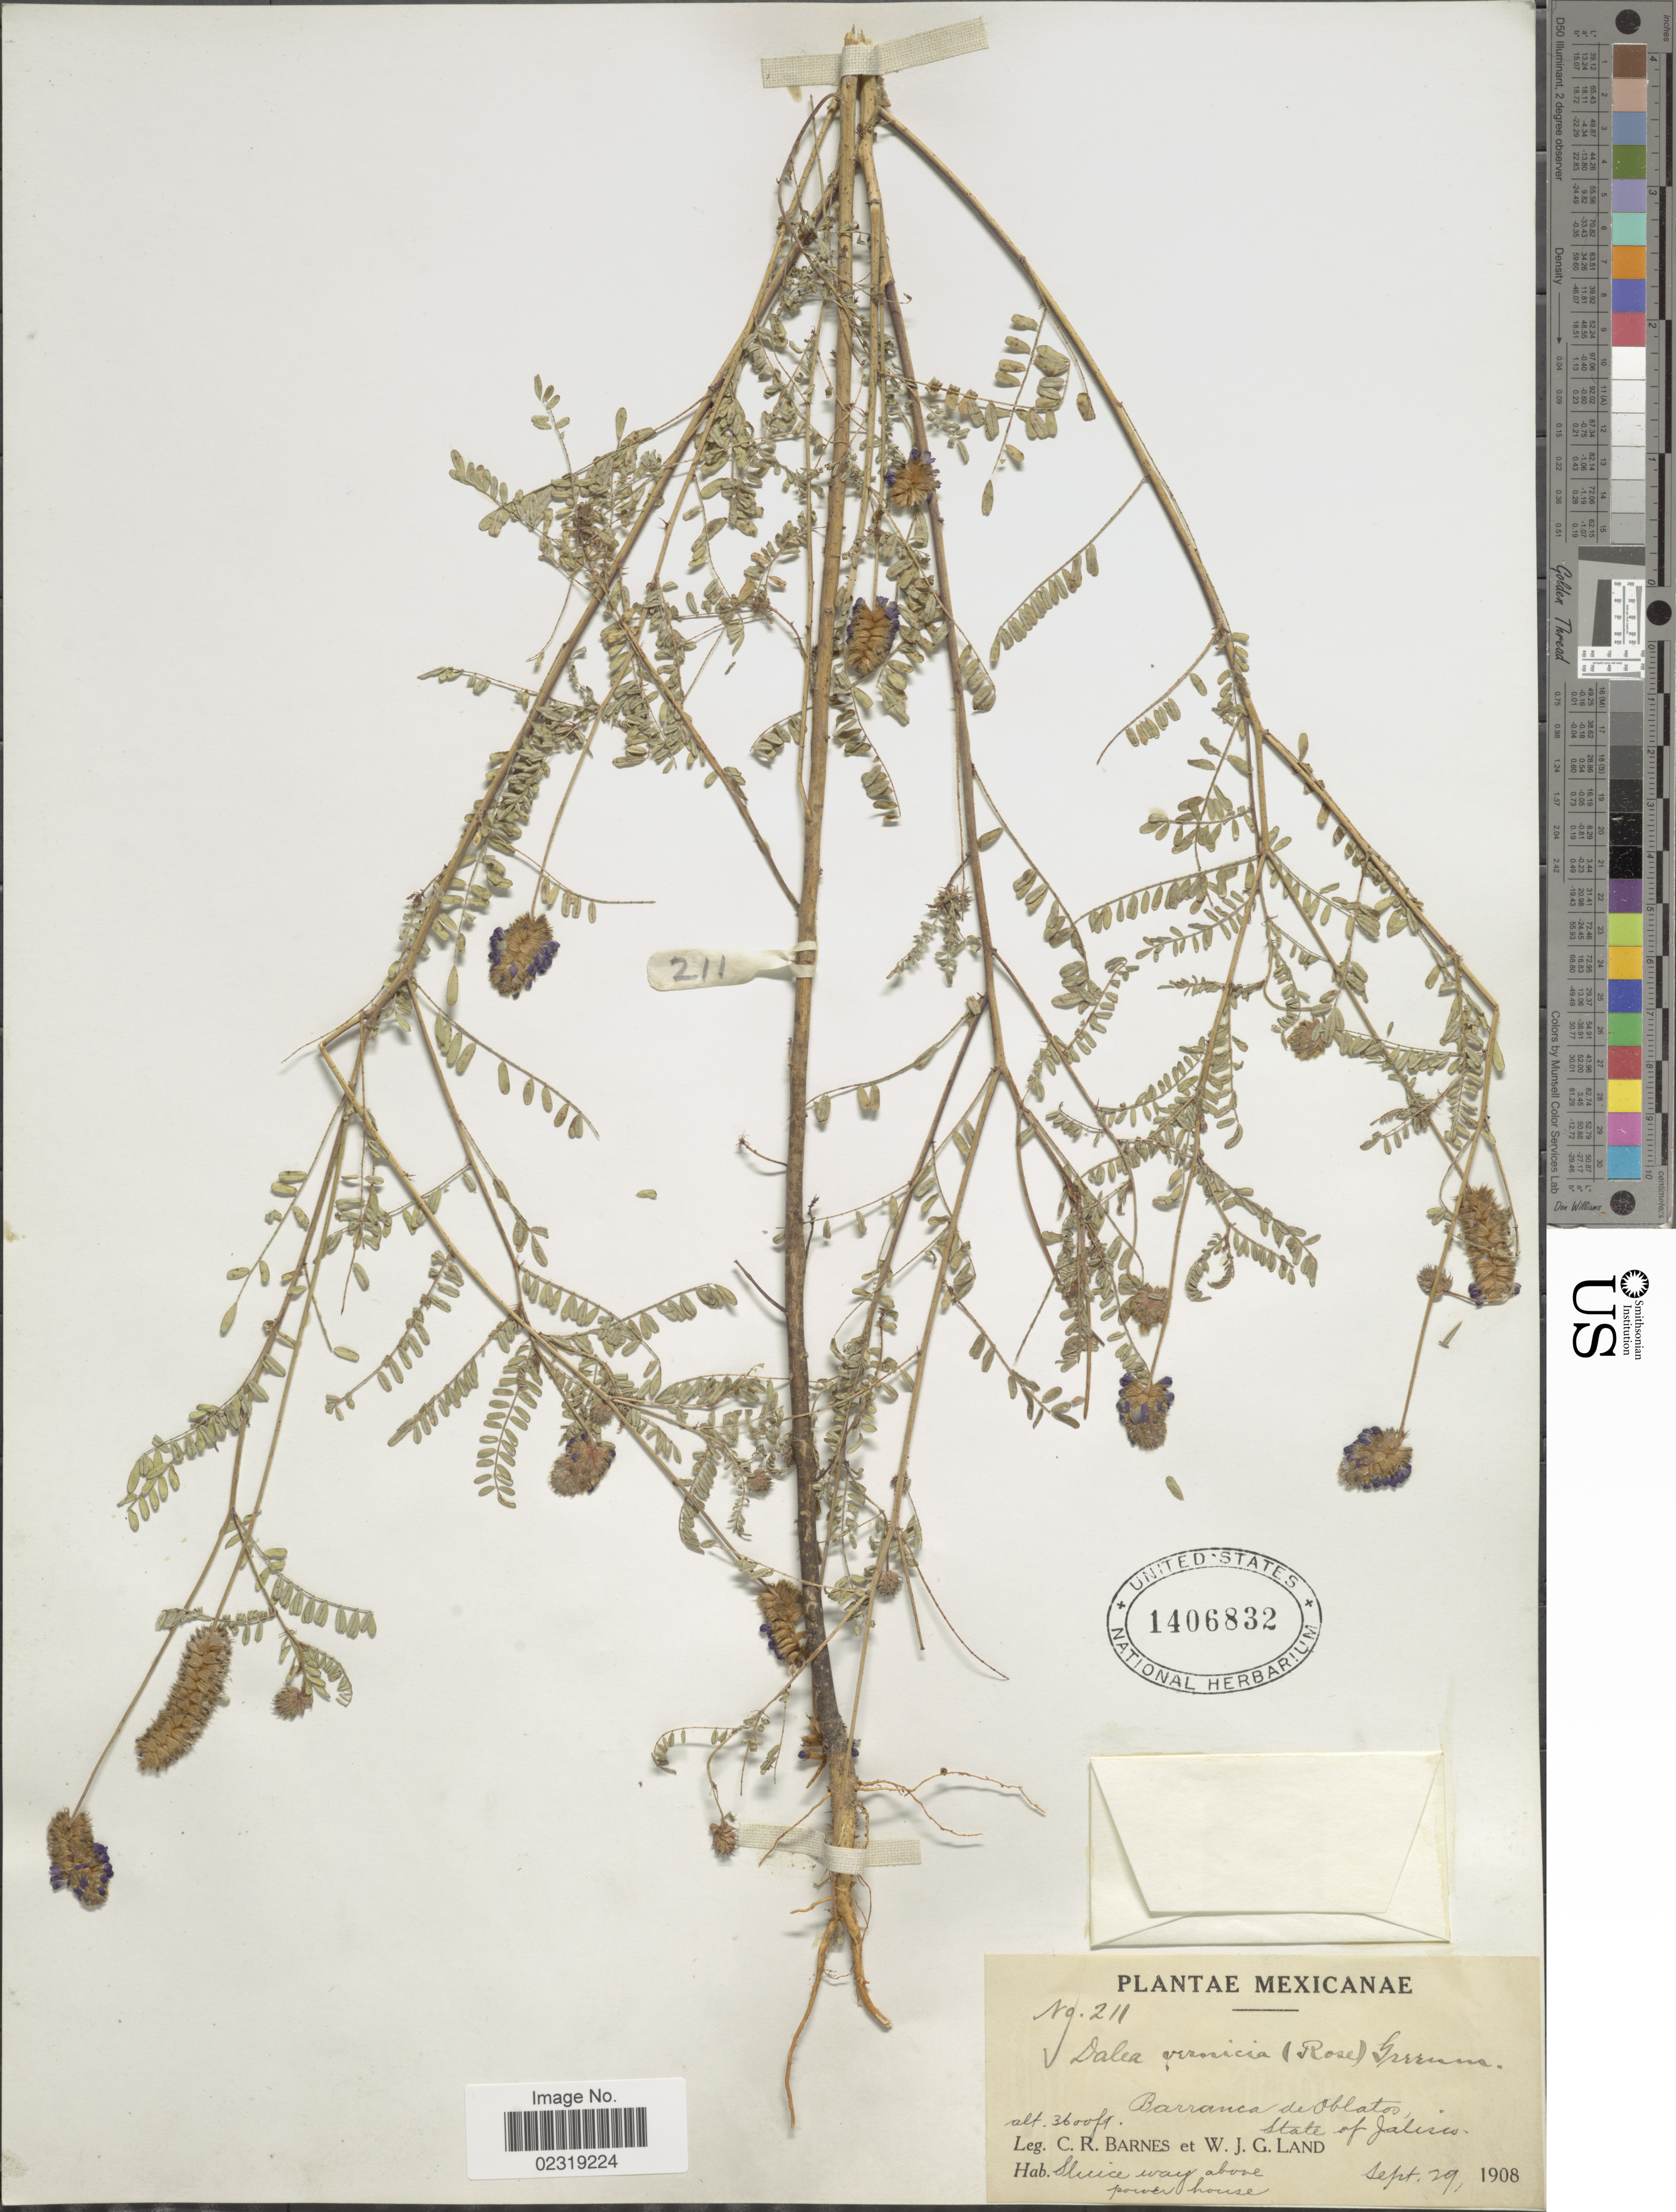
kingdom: Plantae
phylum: Tracheophyta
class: Magnoliopsida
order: Fabales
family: Fabaceae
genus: Dalea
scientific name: Dalea foliolosa var. citrina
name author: (Aiton) Barneby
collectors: C. R. Barnes & W. J. G. Land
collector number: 211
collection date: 1908-09-29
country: Mexico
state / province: Jalisco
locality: Barranca de Oblatos, State of Jalisco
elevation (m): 1097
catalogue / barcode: US 1406832